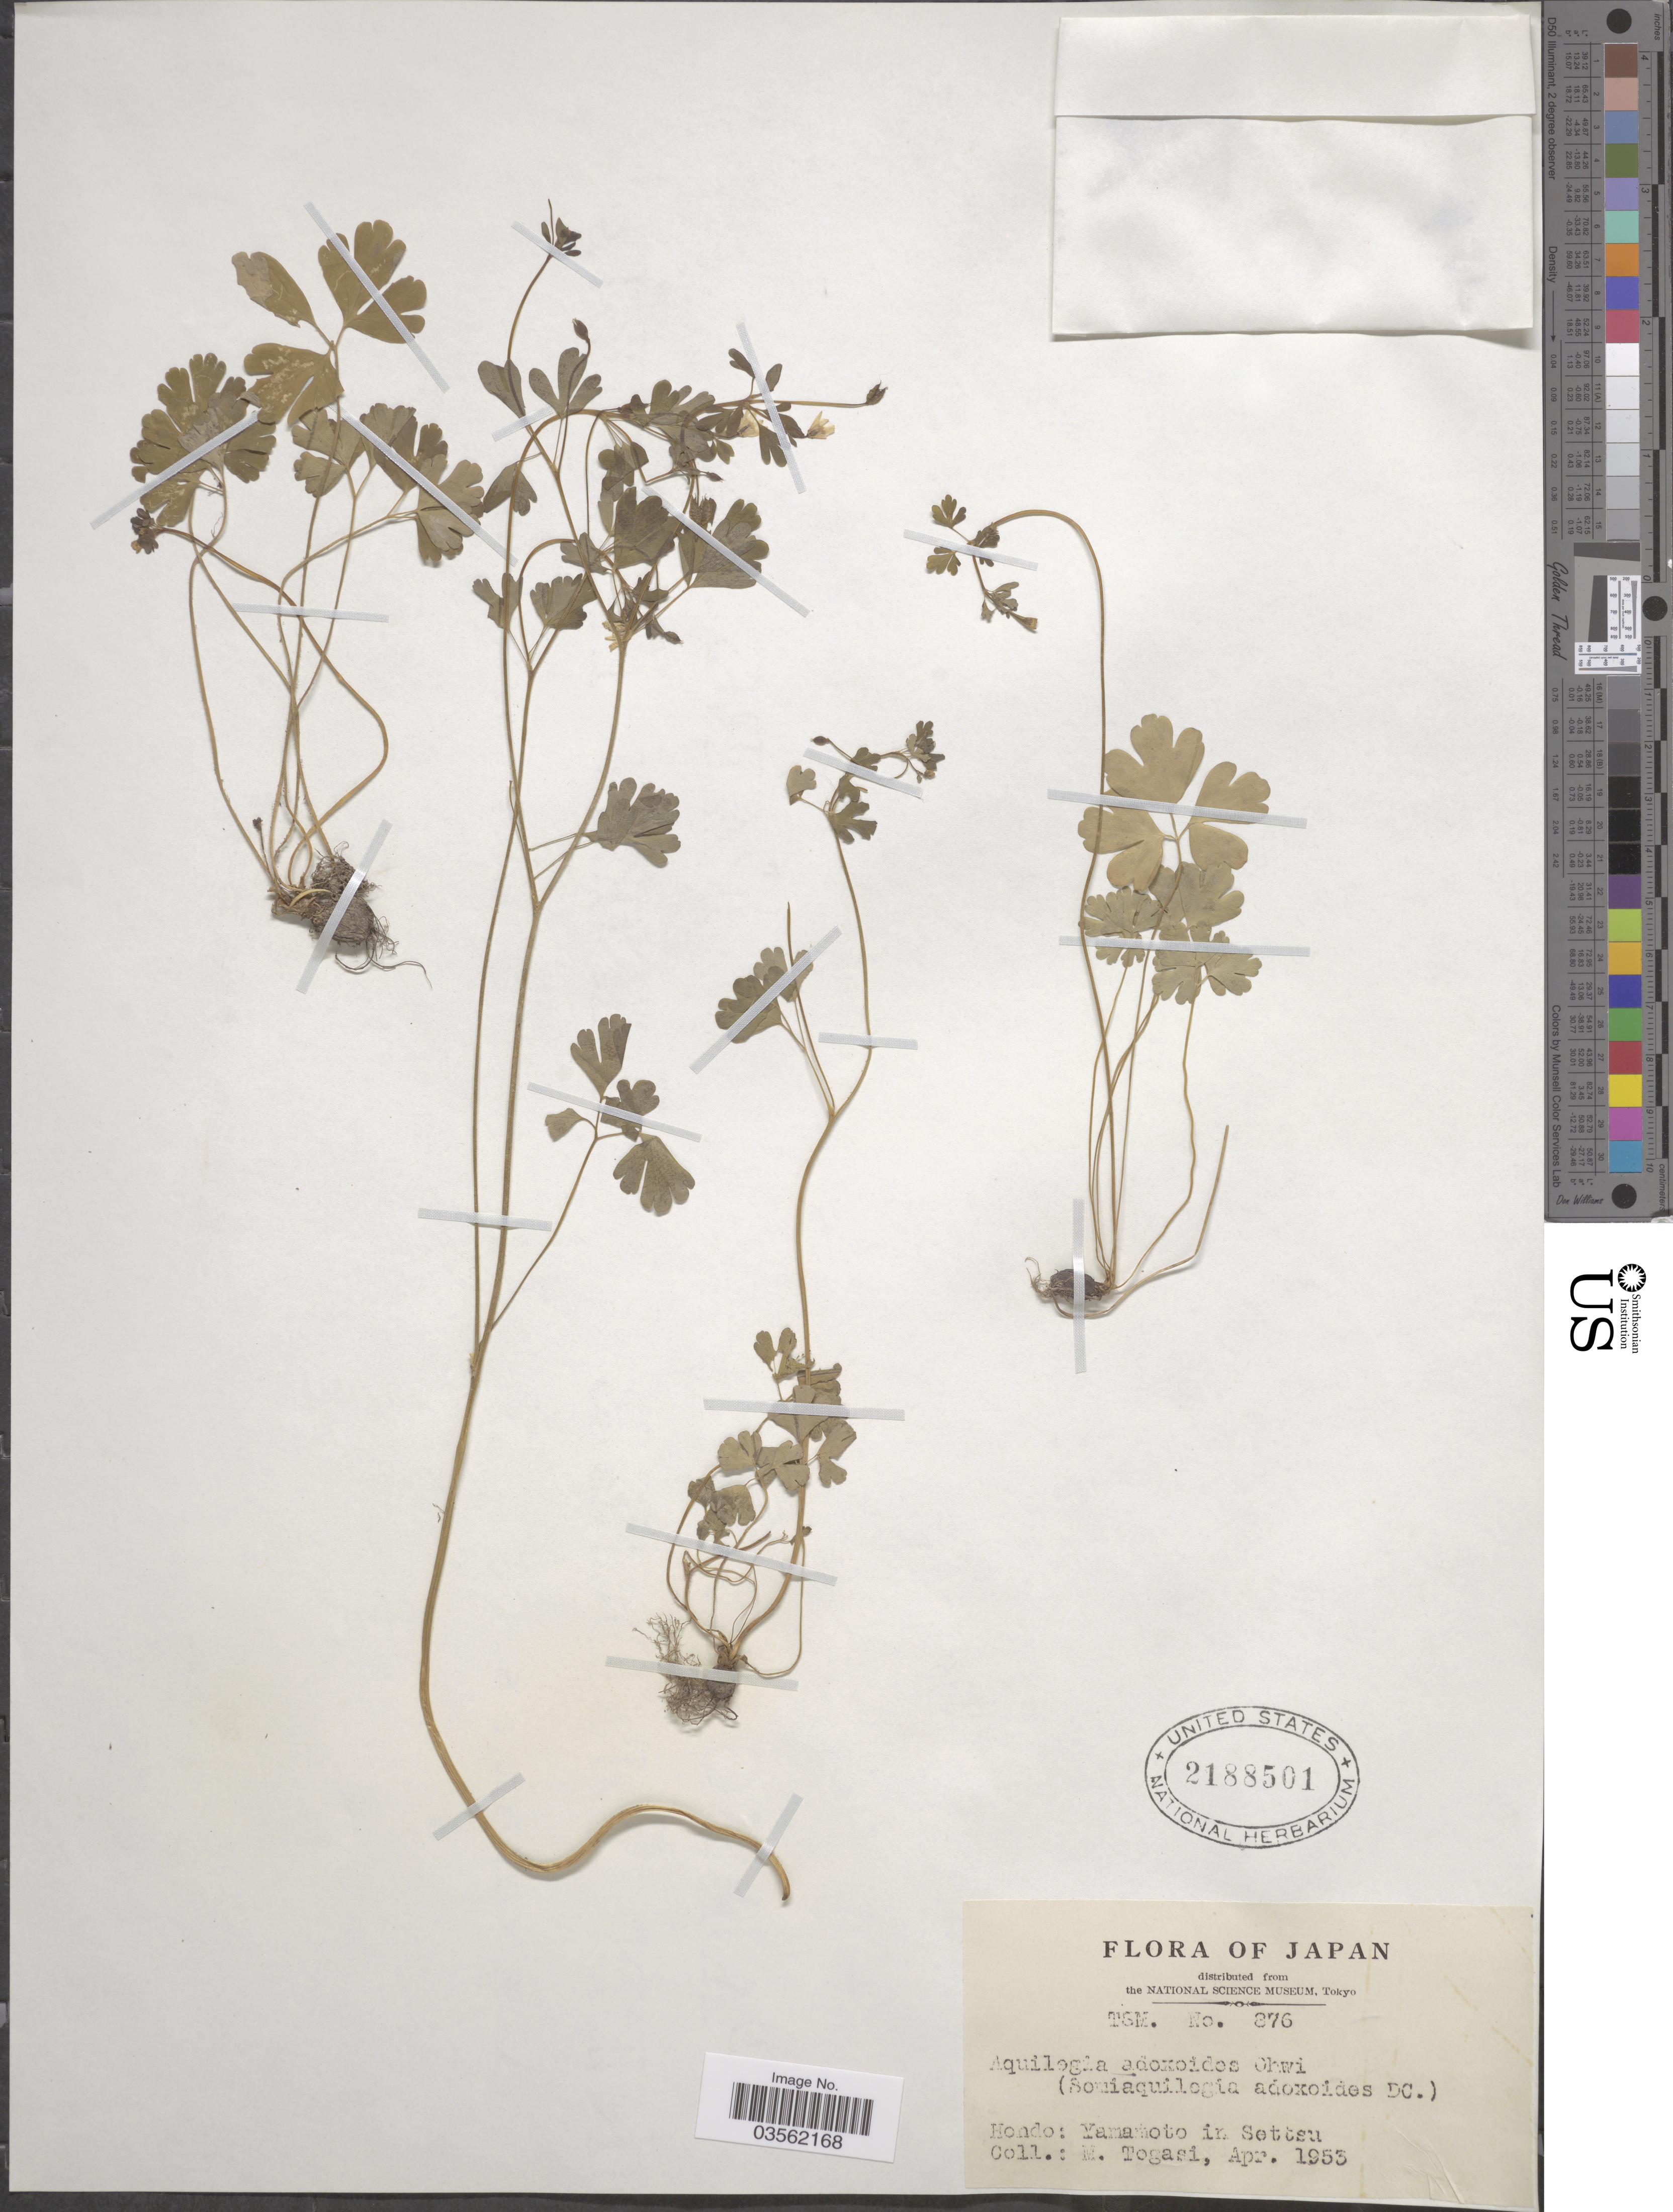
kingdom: Plantae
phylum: Tracheophyta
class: Magnoliopsida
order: Ranunculales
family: Ranunculaceae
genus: Aquilegia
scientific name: Aquilegia adoxoides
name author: (DC.) Ohwi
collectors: M. Togasi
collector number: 876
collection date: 1953-04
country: Japan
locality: Hondo: Yamamoto in Settsu.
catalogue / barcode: US 2188501